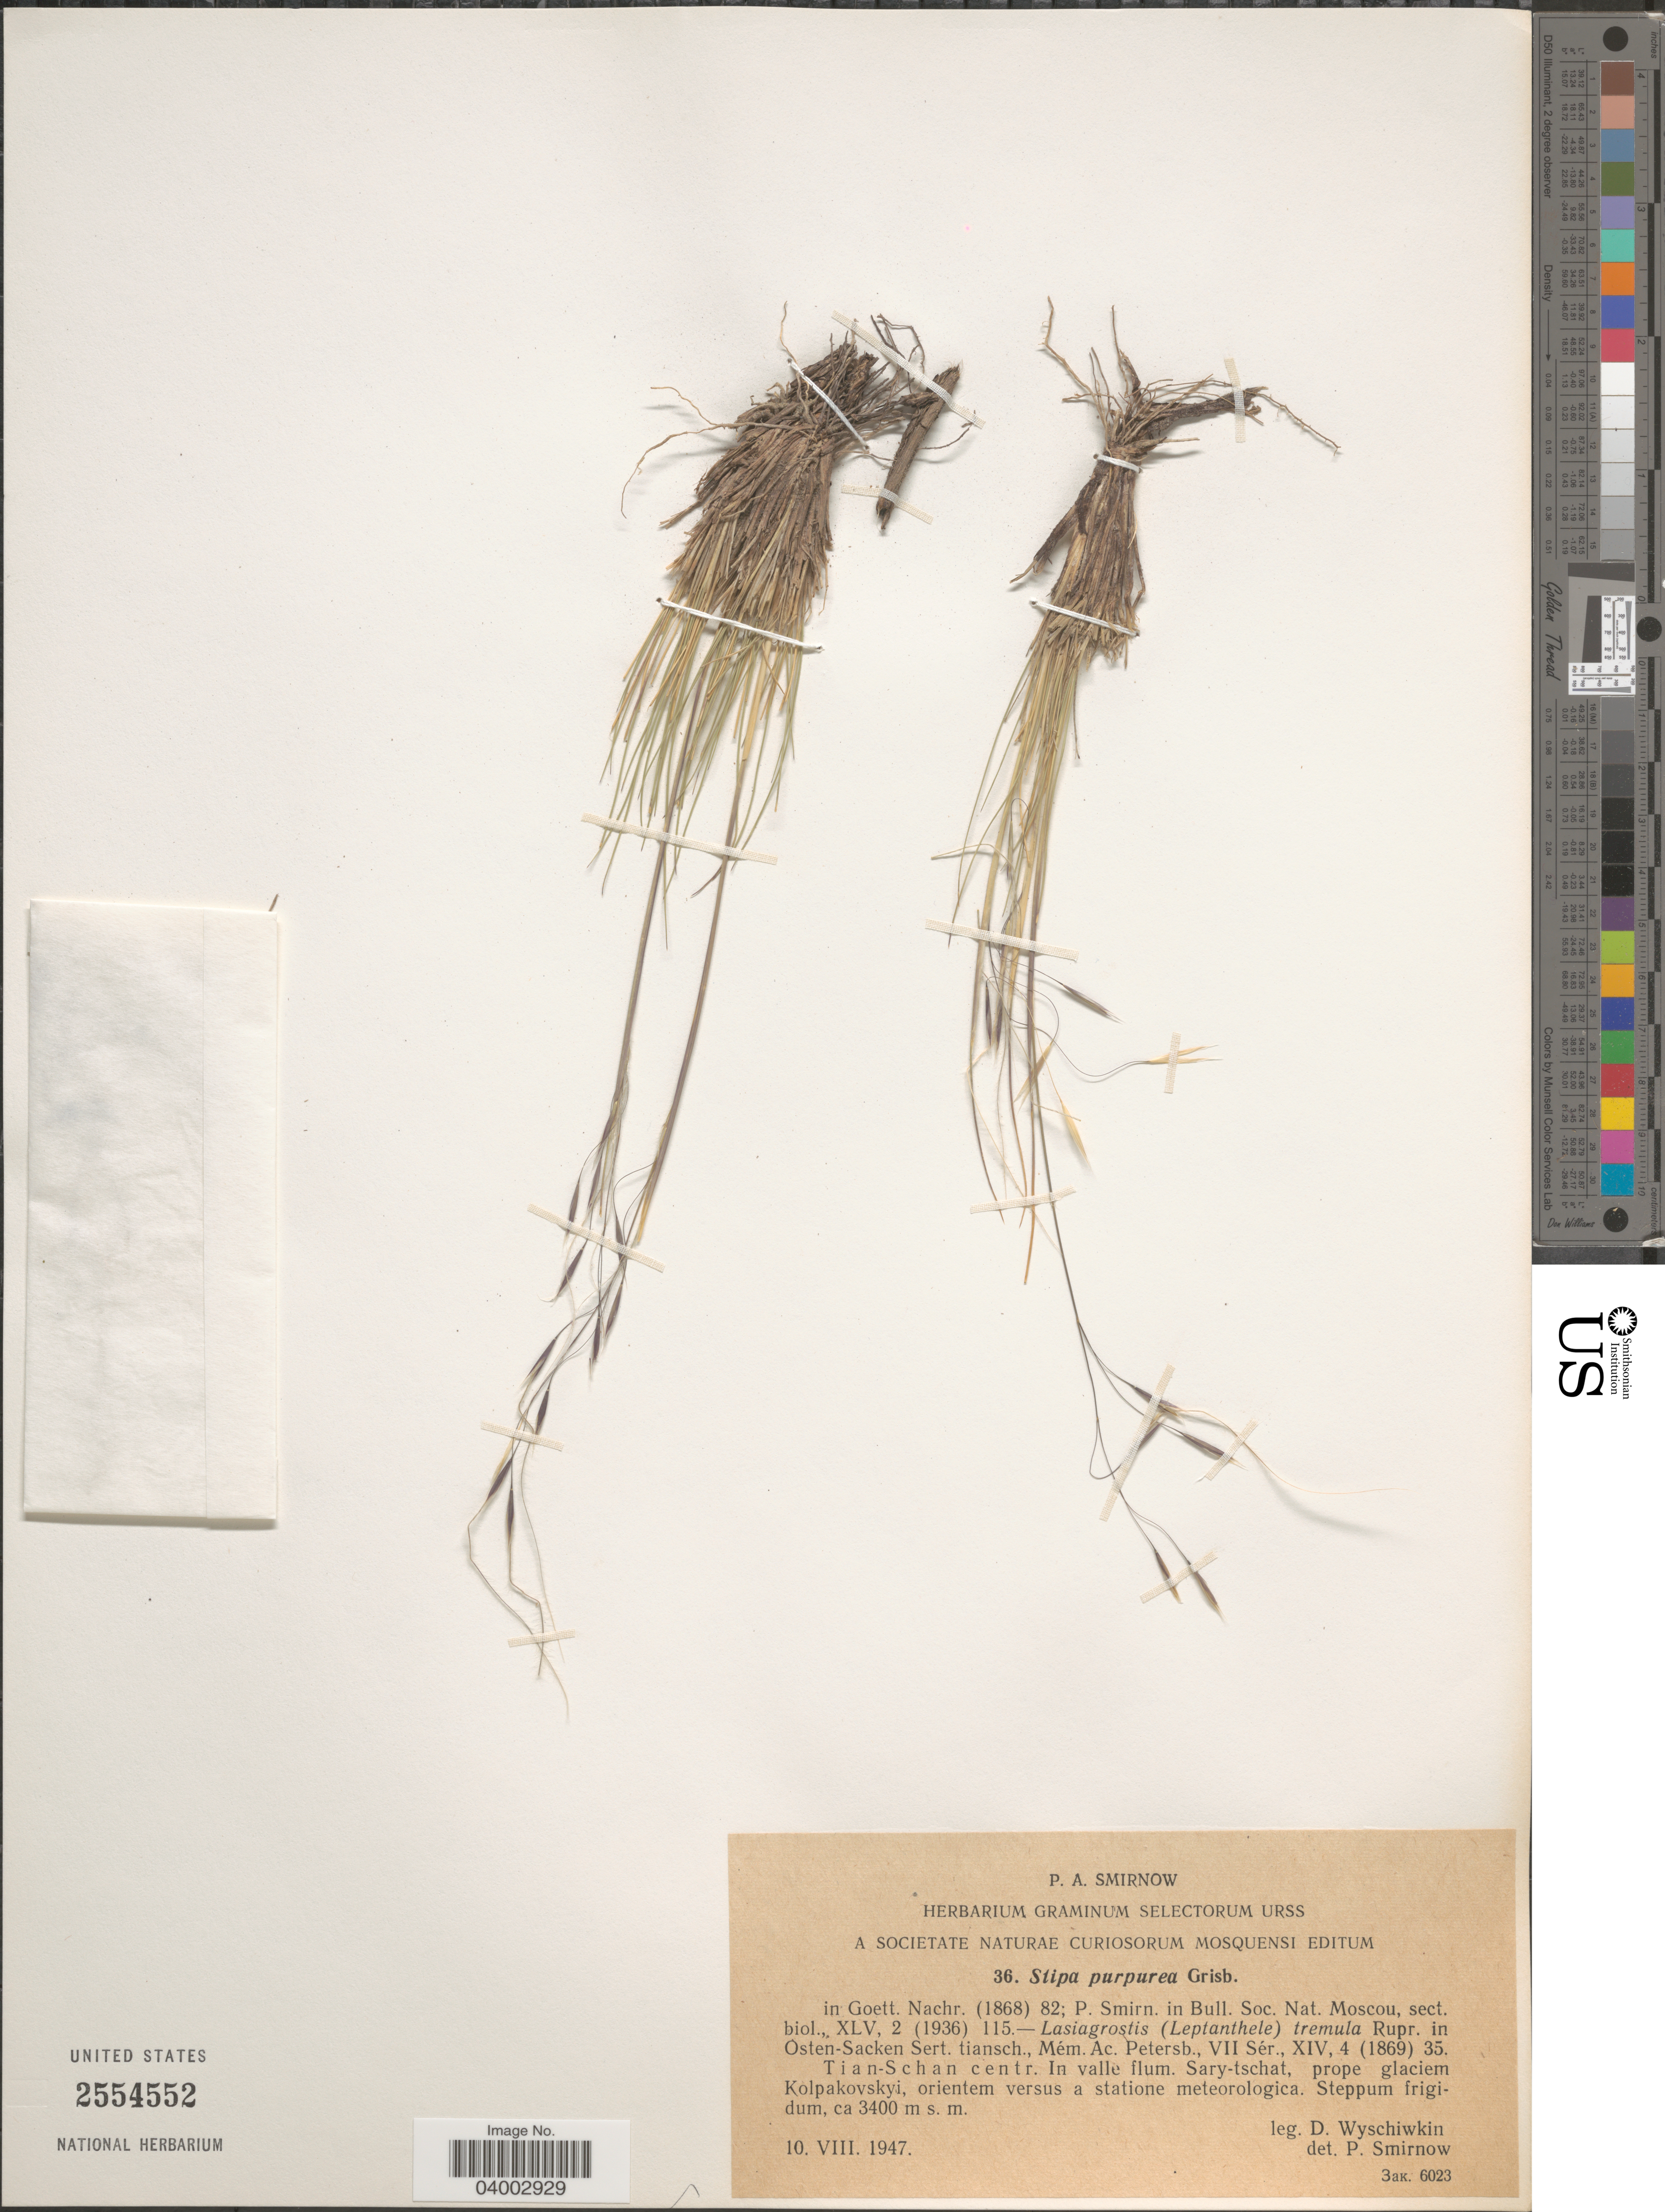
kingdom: Plantae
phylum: Tracheophyta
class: Liliopsida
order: Poales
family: Poaceae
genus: Stipa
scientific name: Stipa purpurea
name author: Griseb.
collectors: D. Wyschiwkin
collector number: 36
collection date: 1947-08-10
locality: Tian-Schan centr. In valle flum. Sary-tschat, prope glaciem Kolpakovskyi, orientem versus a statione meteorologica. Steppum frigidum.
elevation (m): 3400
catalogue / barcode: US 2554552